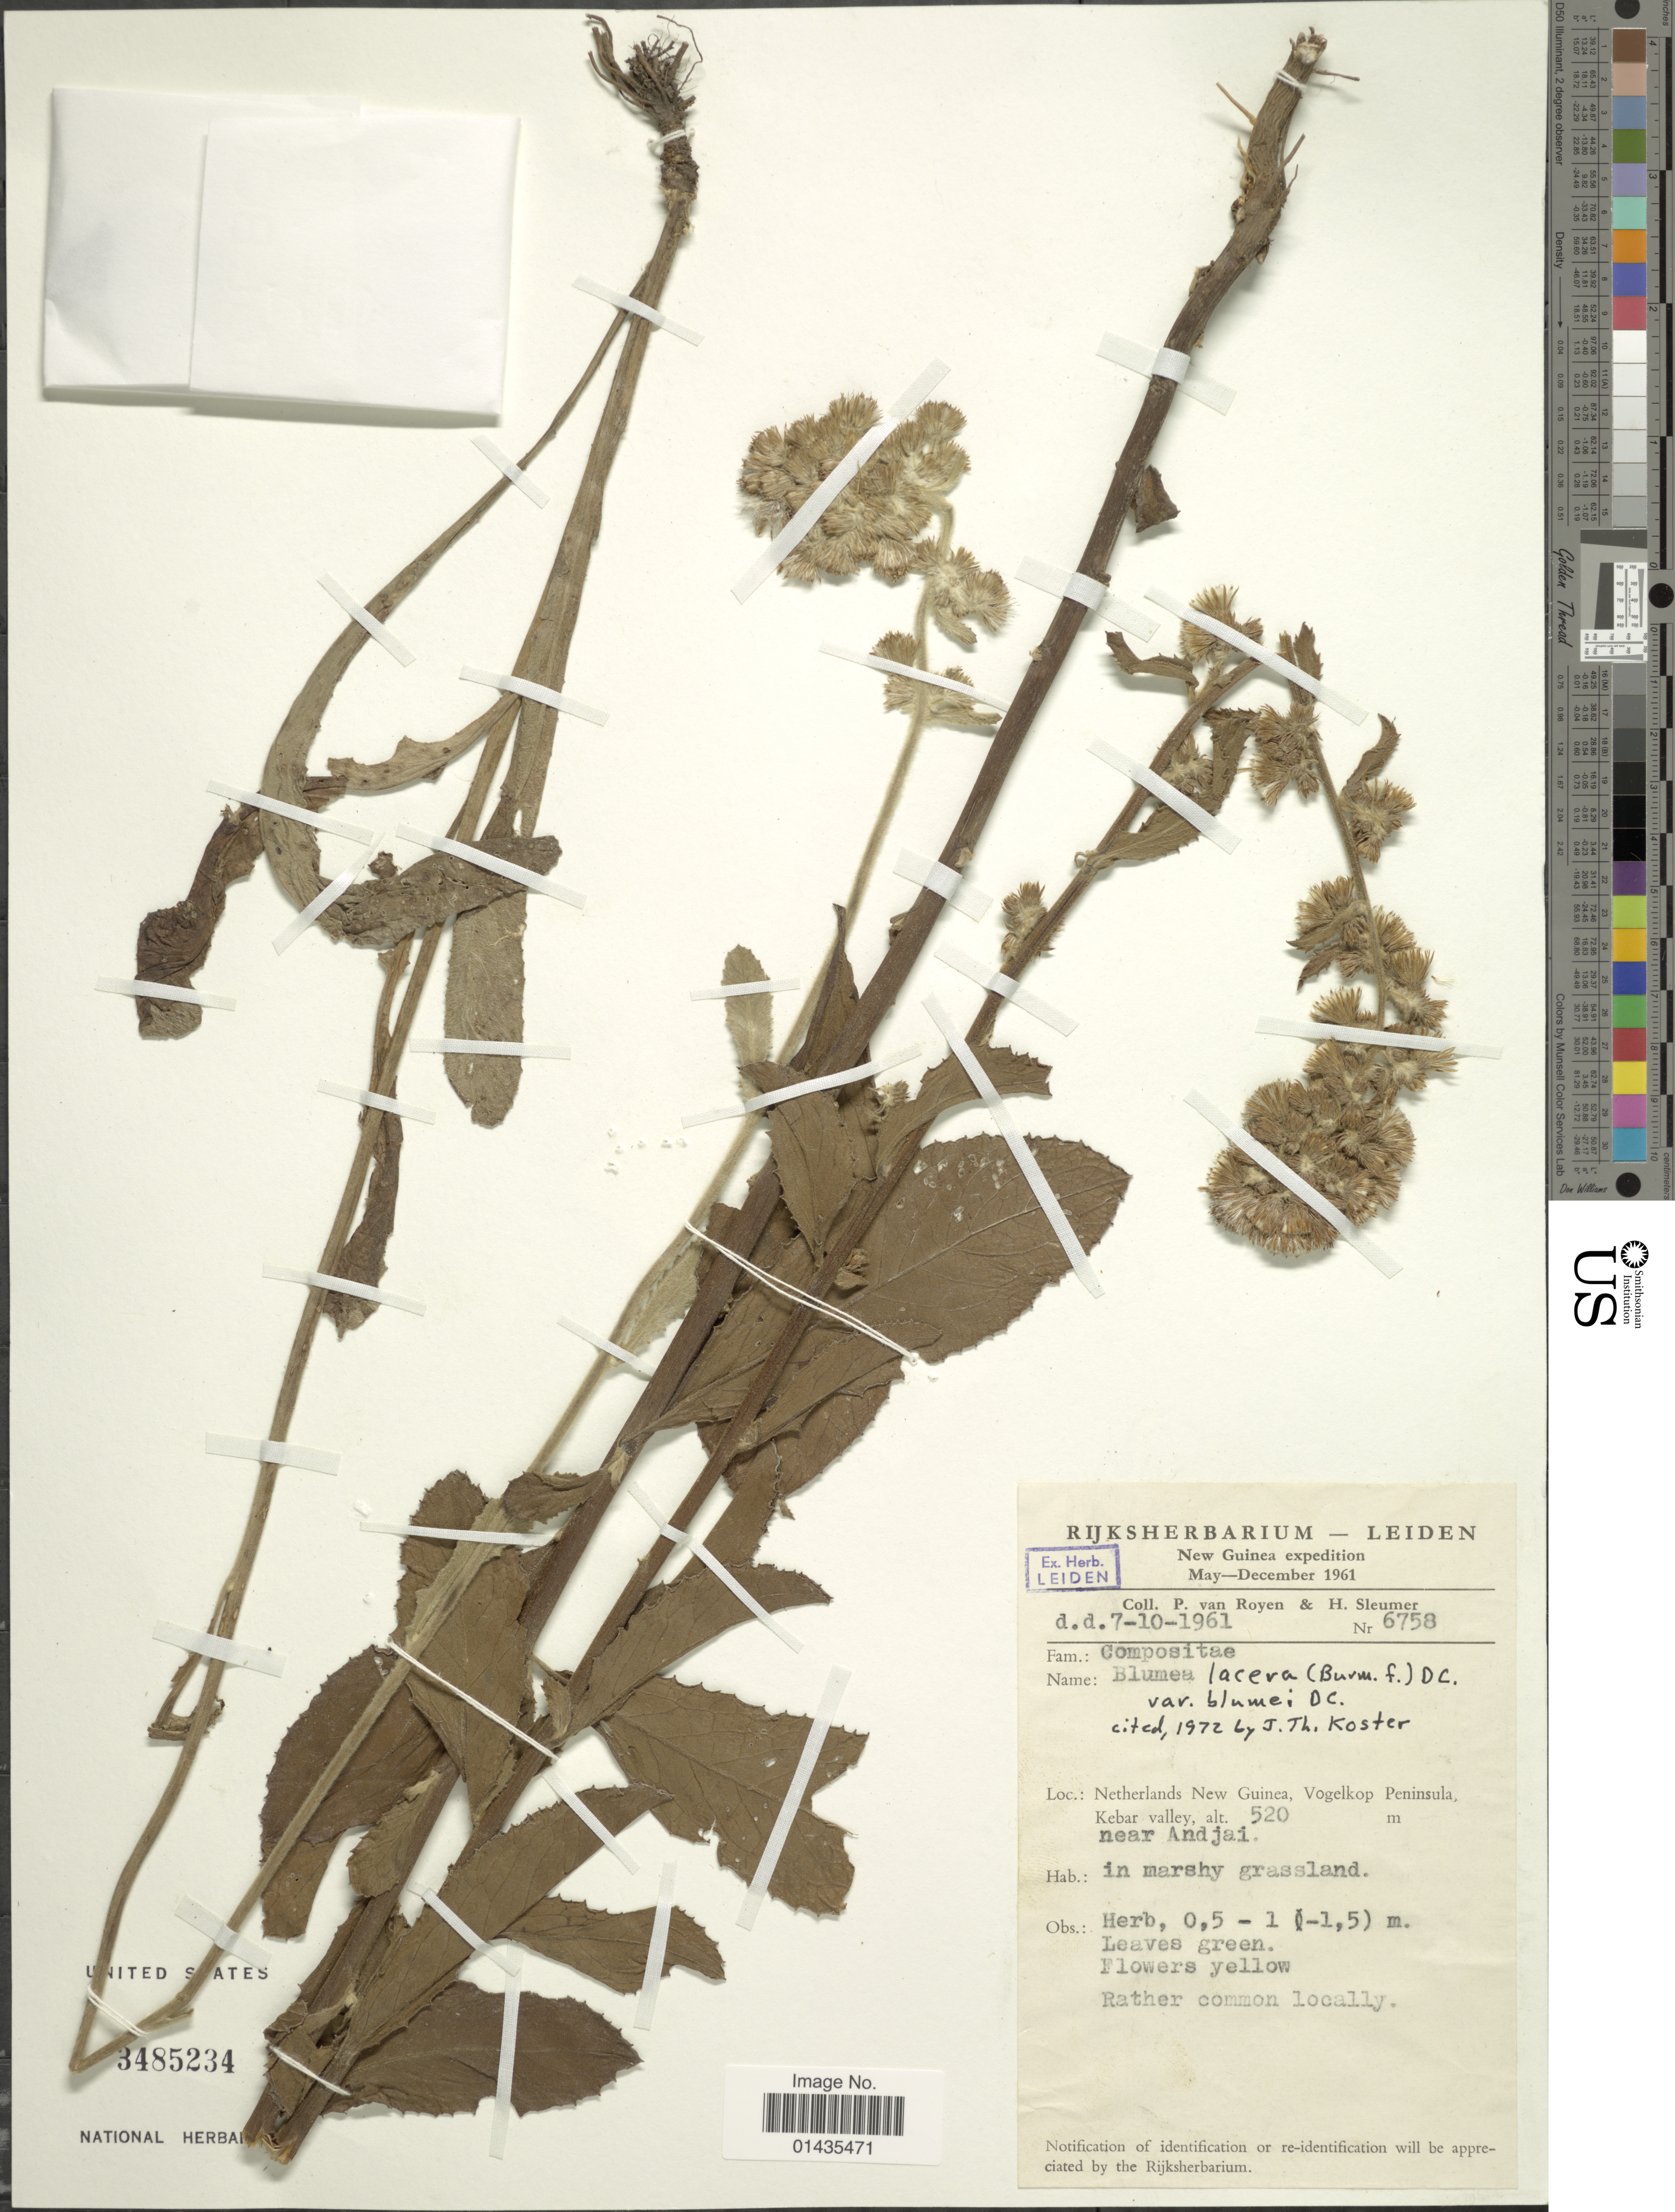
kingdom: Plantae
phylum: Tracheophyta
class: Magnoliopsida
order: Asterales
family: Asteraceae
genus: Blumea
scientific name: Blumea lacera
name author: (Roxb.) DC.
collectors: P. van Royen & H. O. Sleumer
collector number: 6758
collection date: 1961-10-07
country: Indonesia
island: New Guinea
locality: New Guinea, Netherlands New Guinea, Vogelkop Peninsula, Kebar valley, near Andjai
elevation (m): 520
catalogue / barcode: US 3485234